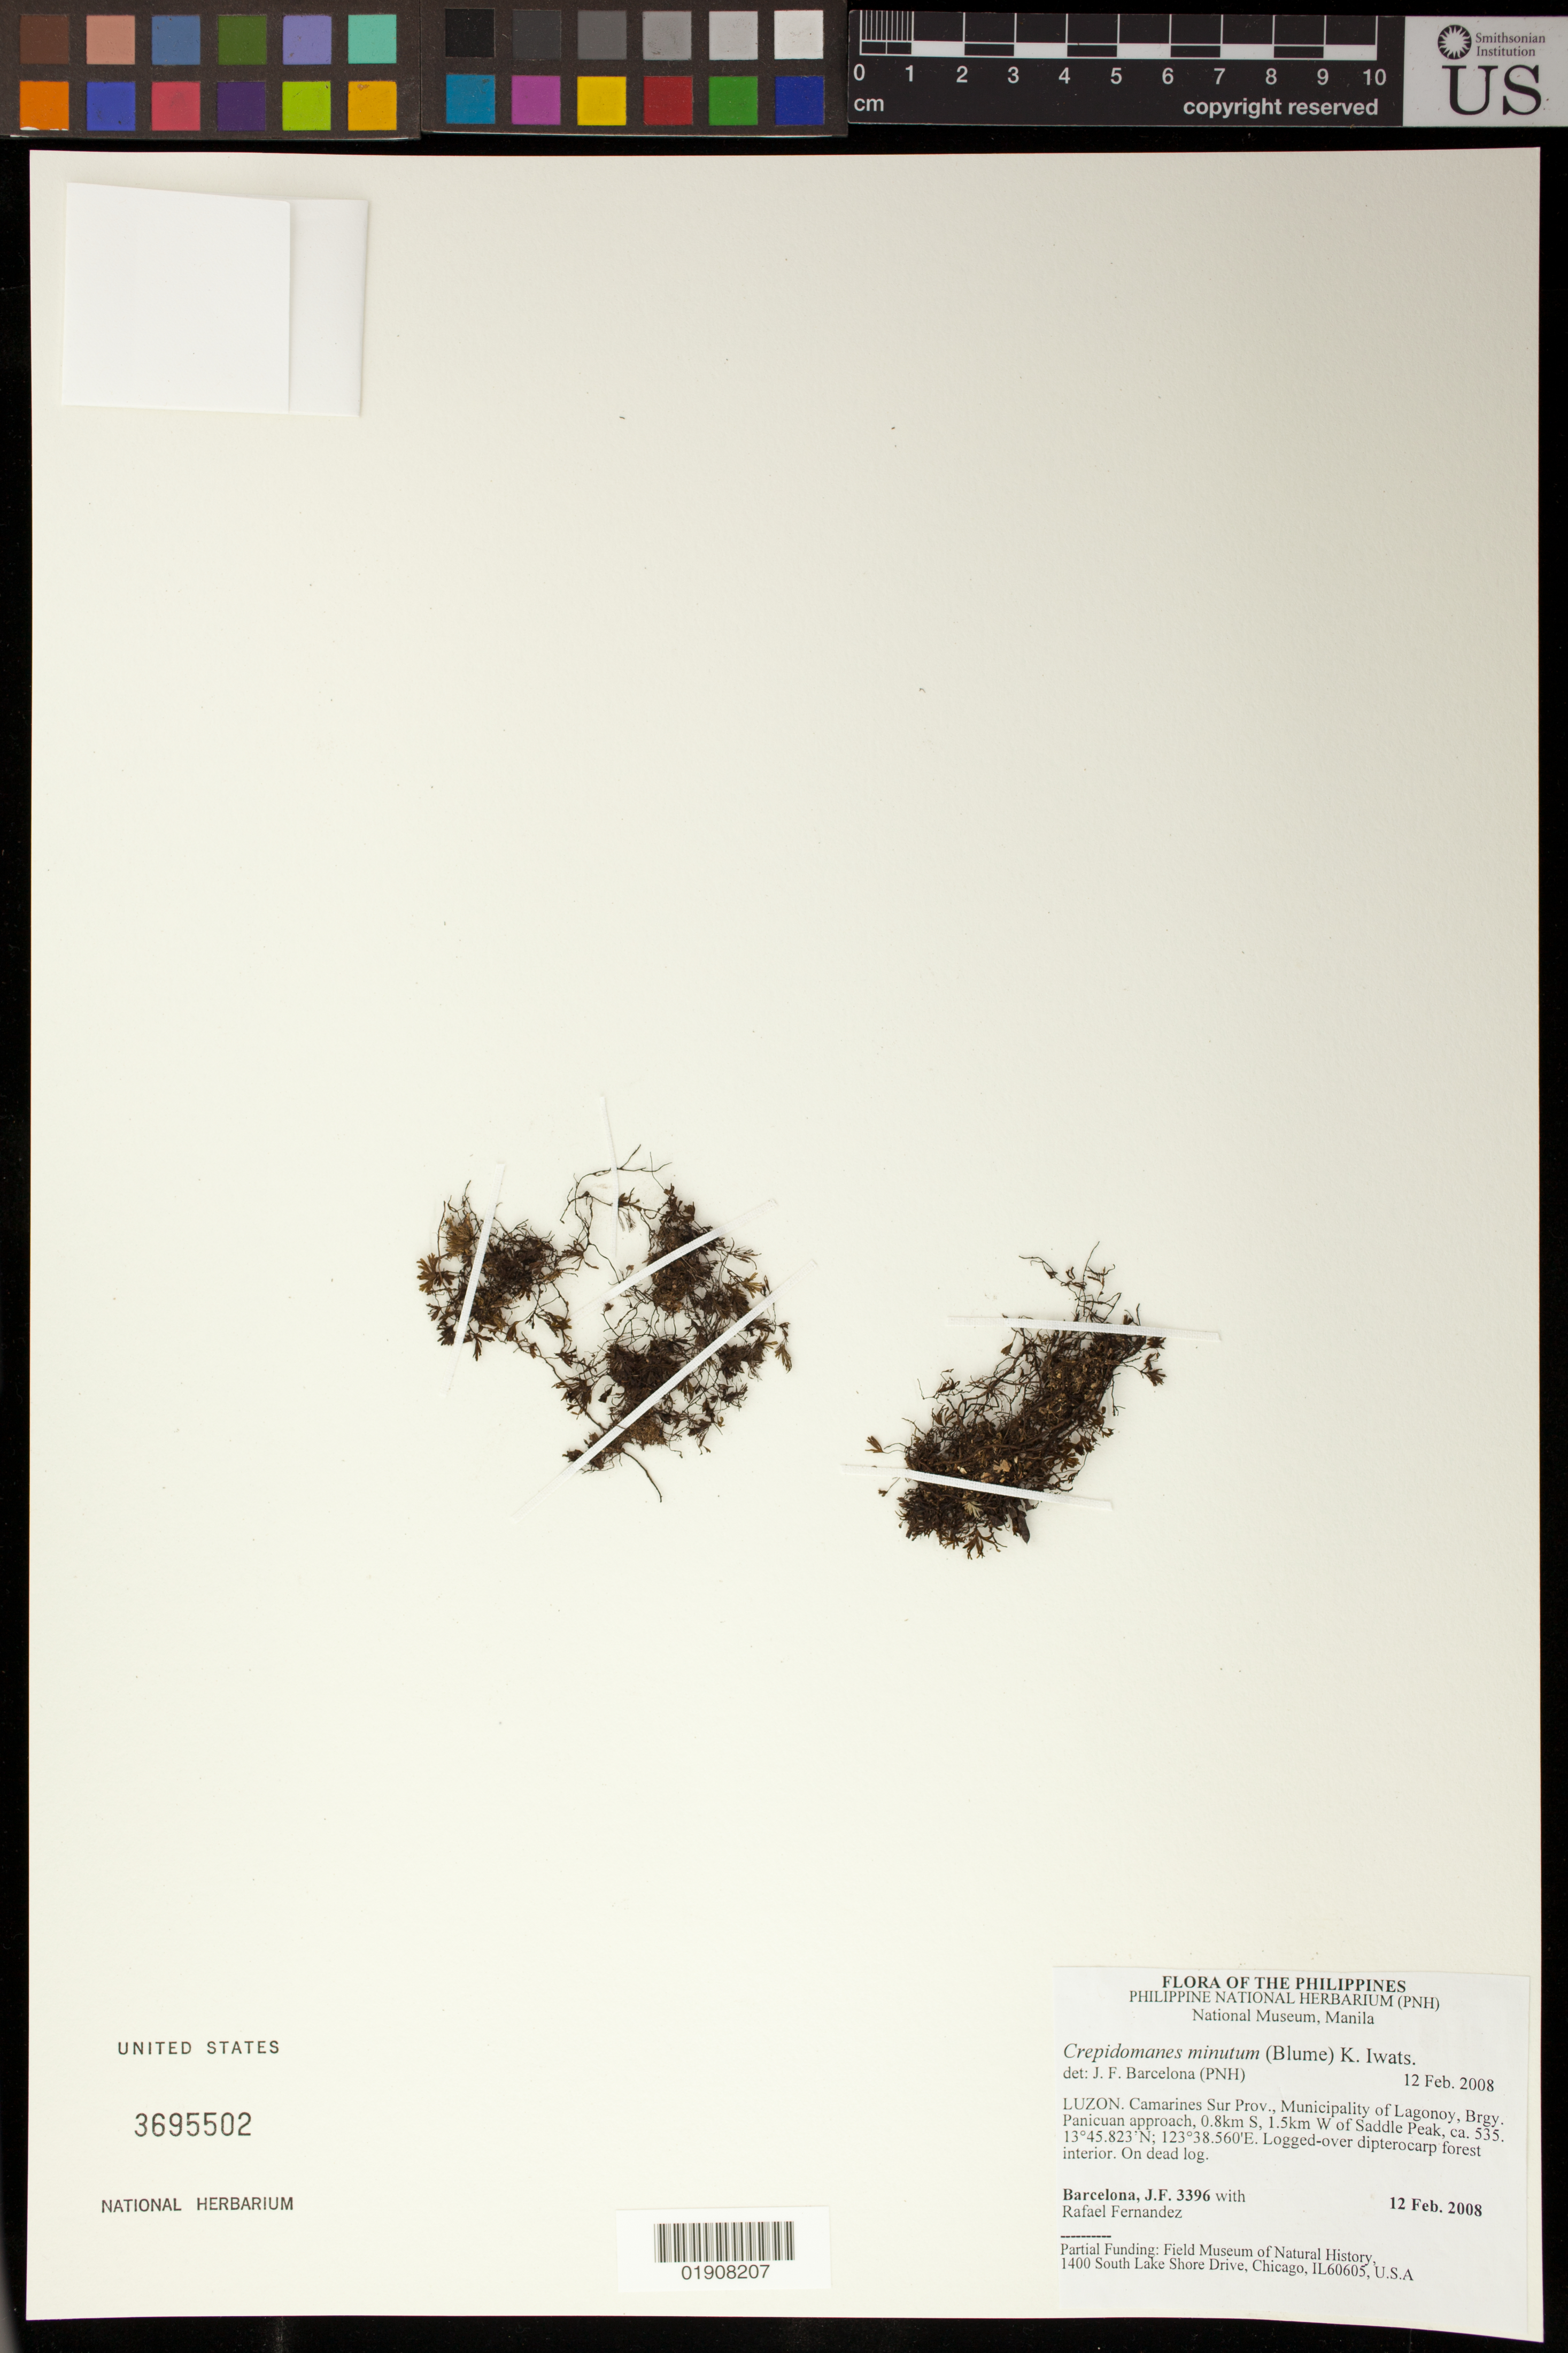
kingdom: Plantae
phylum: Tracheophyta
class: Polypodiopsida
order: Hymenophyllales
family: Hymenophyllaceae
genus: Crepidomanes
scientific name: Crepidomanes minutum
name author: (Blume) K. Iwats.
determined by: Barcelona, J. F.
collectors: J. F. Barcelona & R. Fernandez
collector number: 3396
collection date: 2008-02-12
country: Philippines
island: Luzon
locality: Luzon, Camarines Sur Prov., Municipality of Lagonoy, Brgy. Panicuan approach, 0.8km S 1.5km W of Saddle Peak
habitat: Logged-over dipterocarp forest interior. On dead log.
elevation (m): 535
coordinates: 13 45.823 N, 123 38.560 E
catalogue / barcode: US 3695502